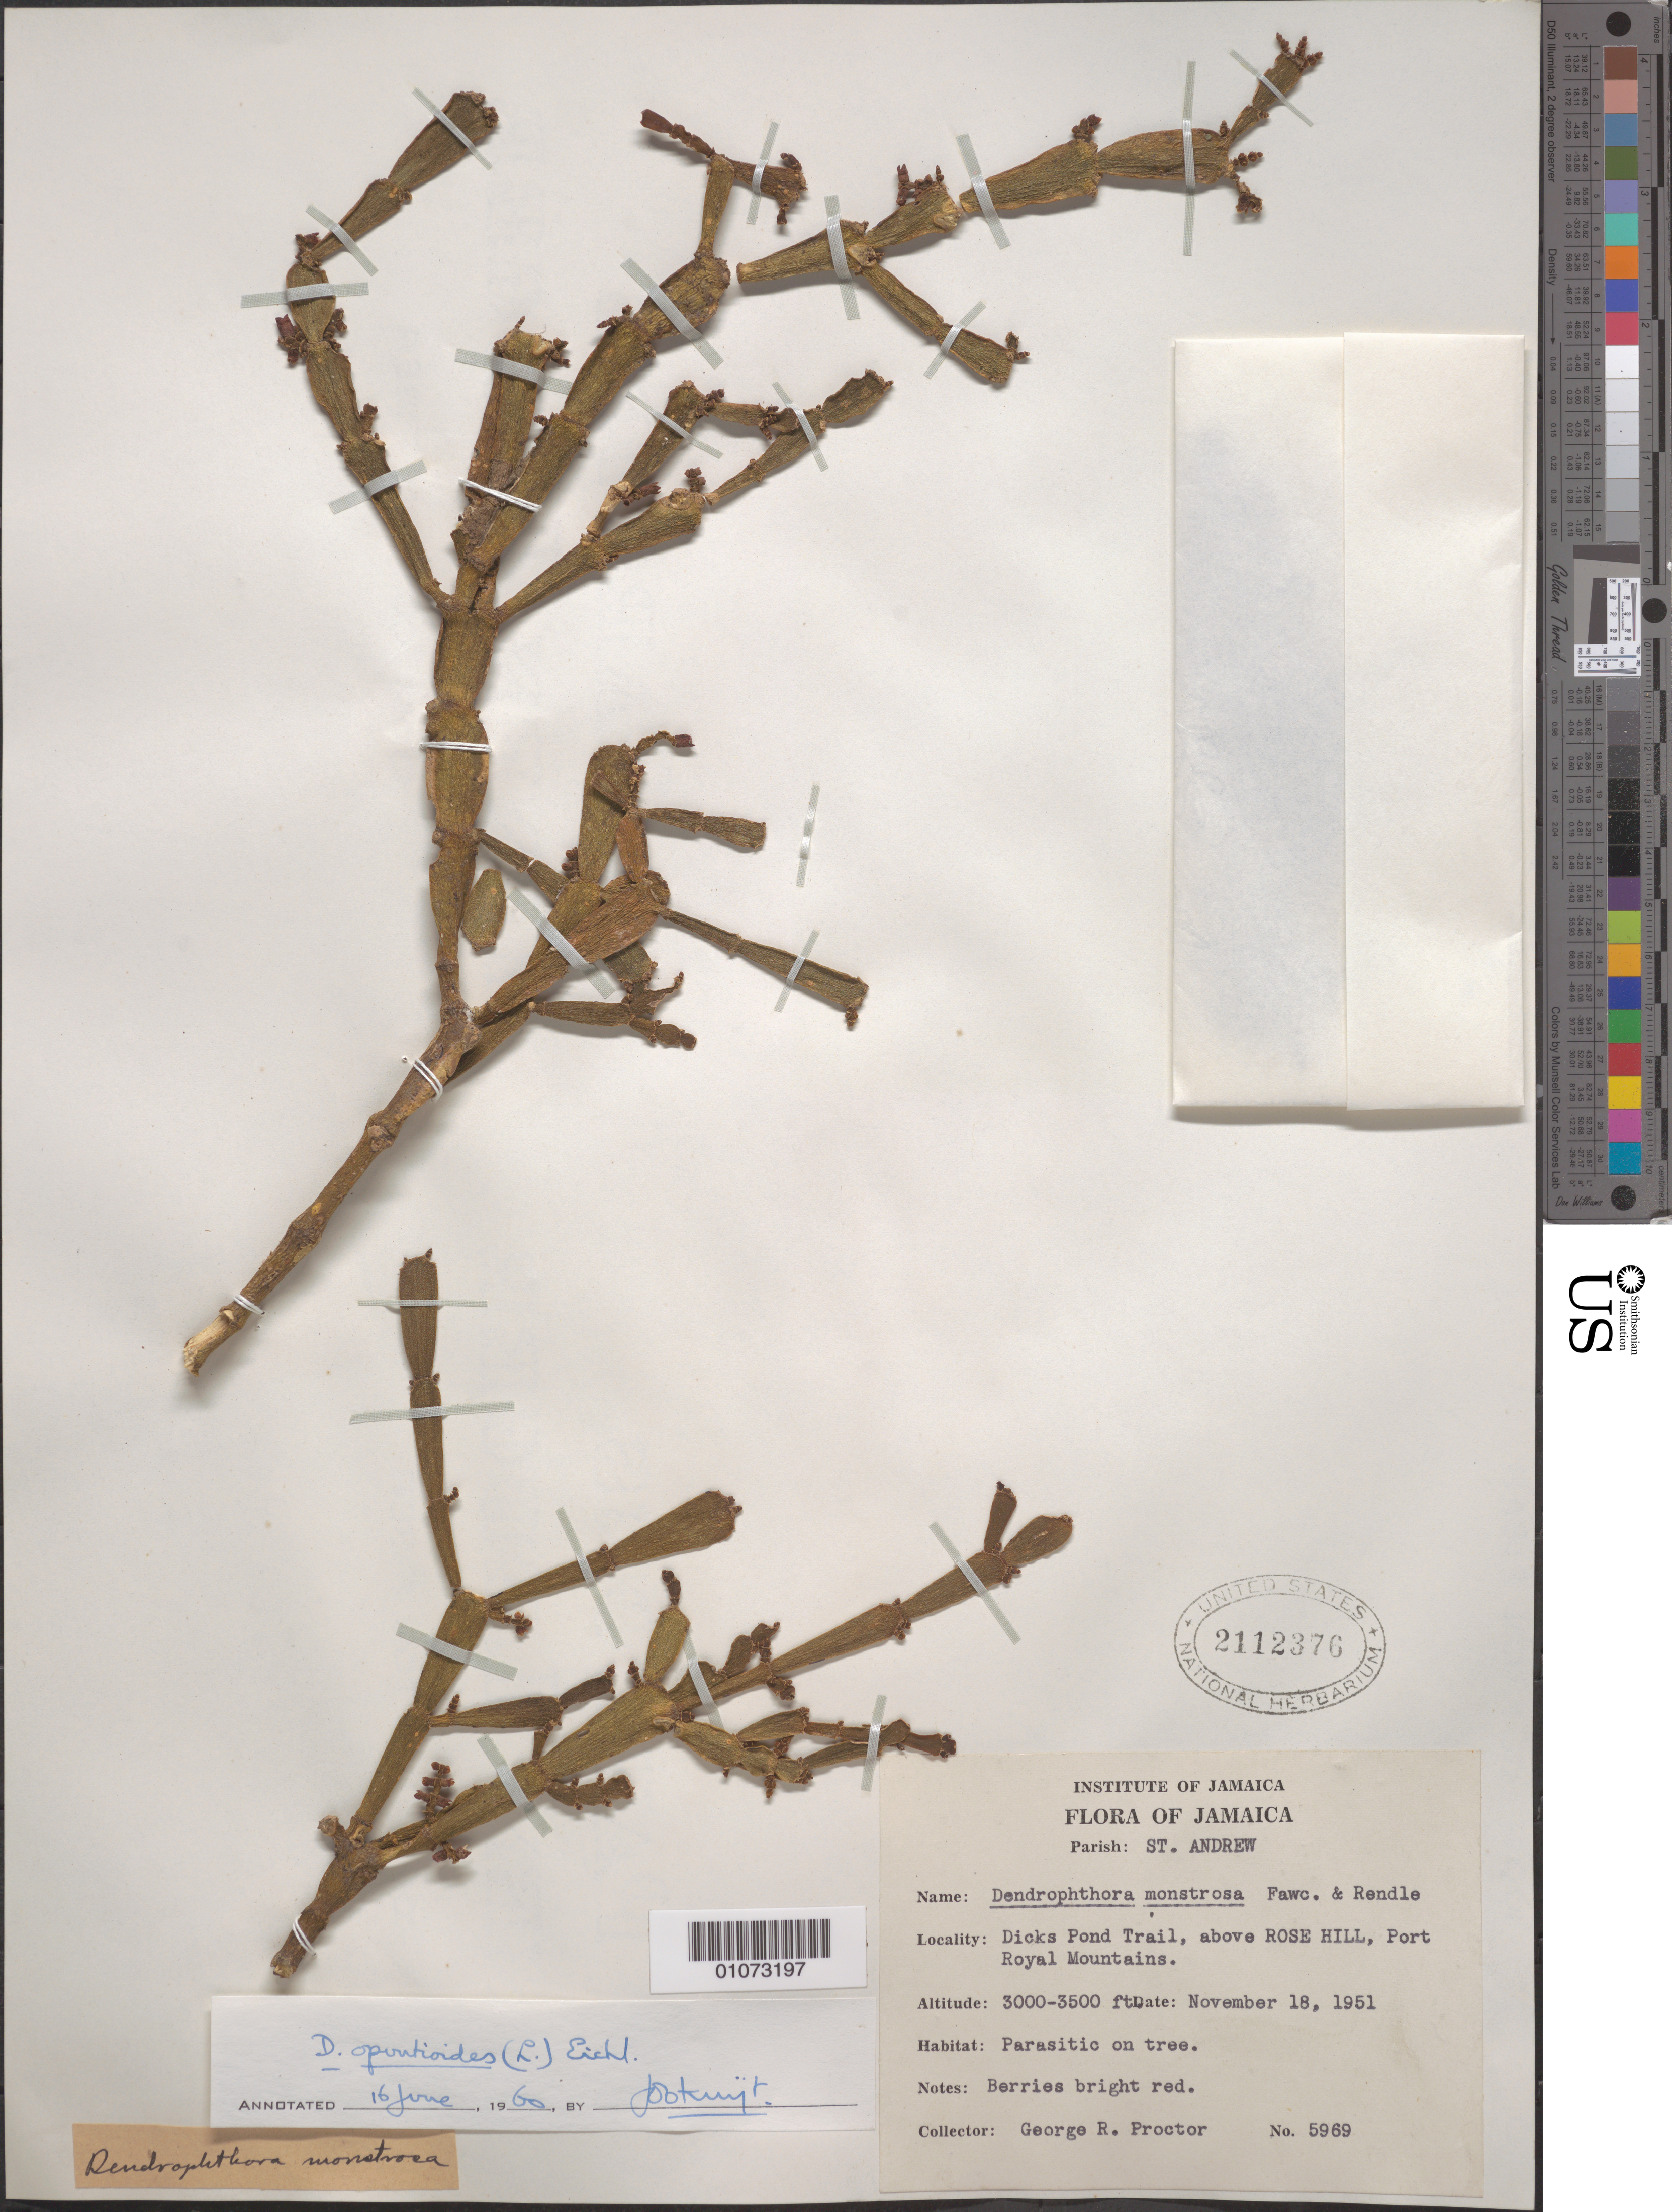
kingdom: Plantae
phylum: Tracheophyta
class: Magnoliopsida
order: Santalales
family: Viscaceae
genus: Dendrophthora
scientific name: Dendrophthora opuntioides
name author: (L.) Eichler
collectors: G. R. Proctor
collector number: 5469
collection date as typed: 18 Nov 1951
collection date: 1951-11-18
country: Jamaica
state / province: Saint Andrew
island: Jamaica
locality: Dick pond trail, above Rose Hill, Port Royal Mountains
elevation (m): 914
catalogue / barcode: US 2112376